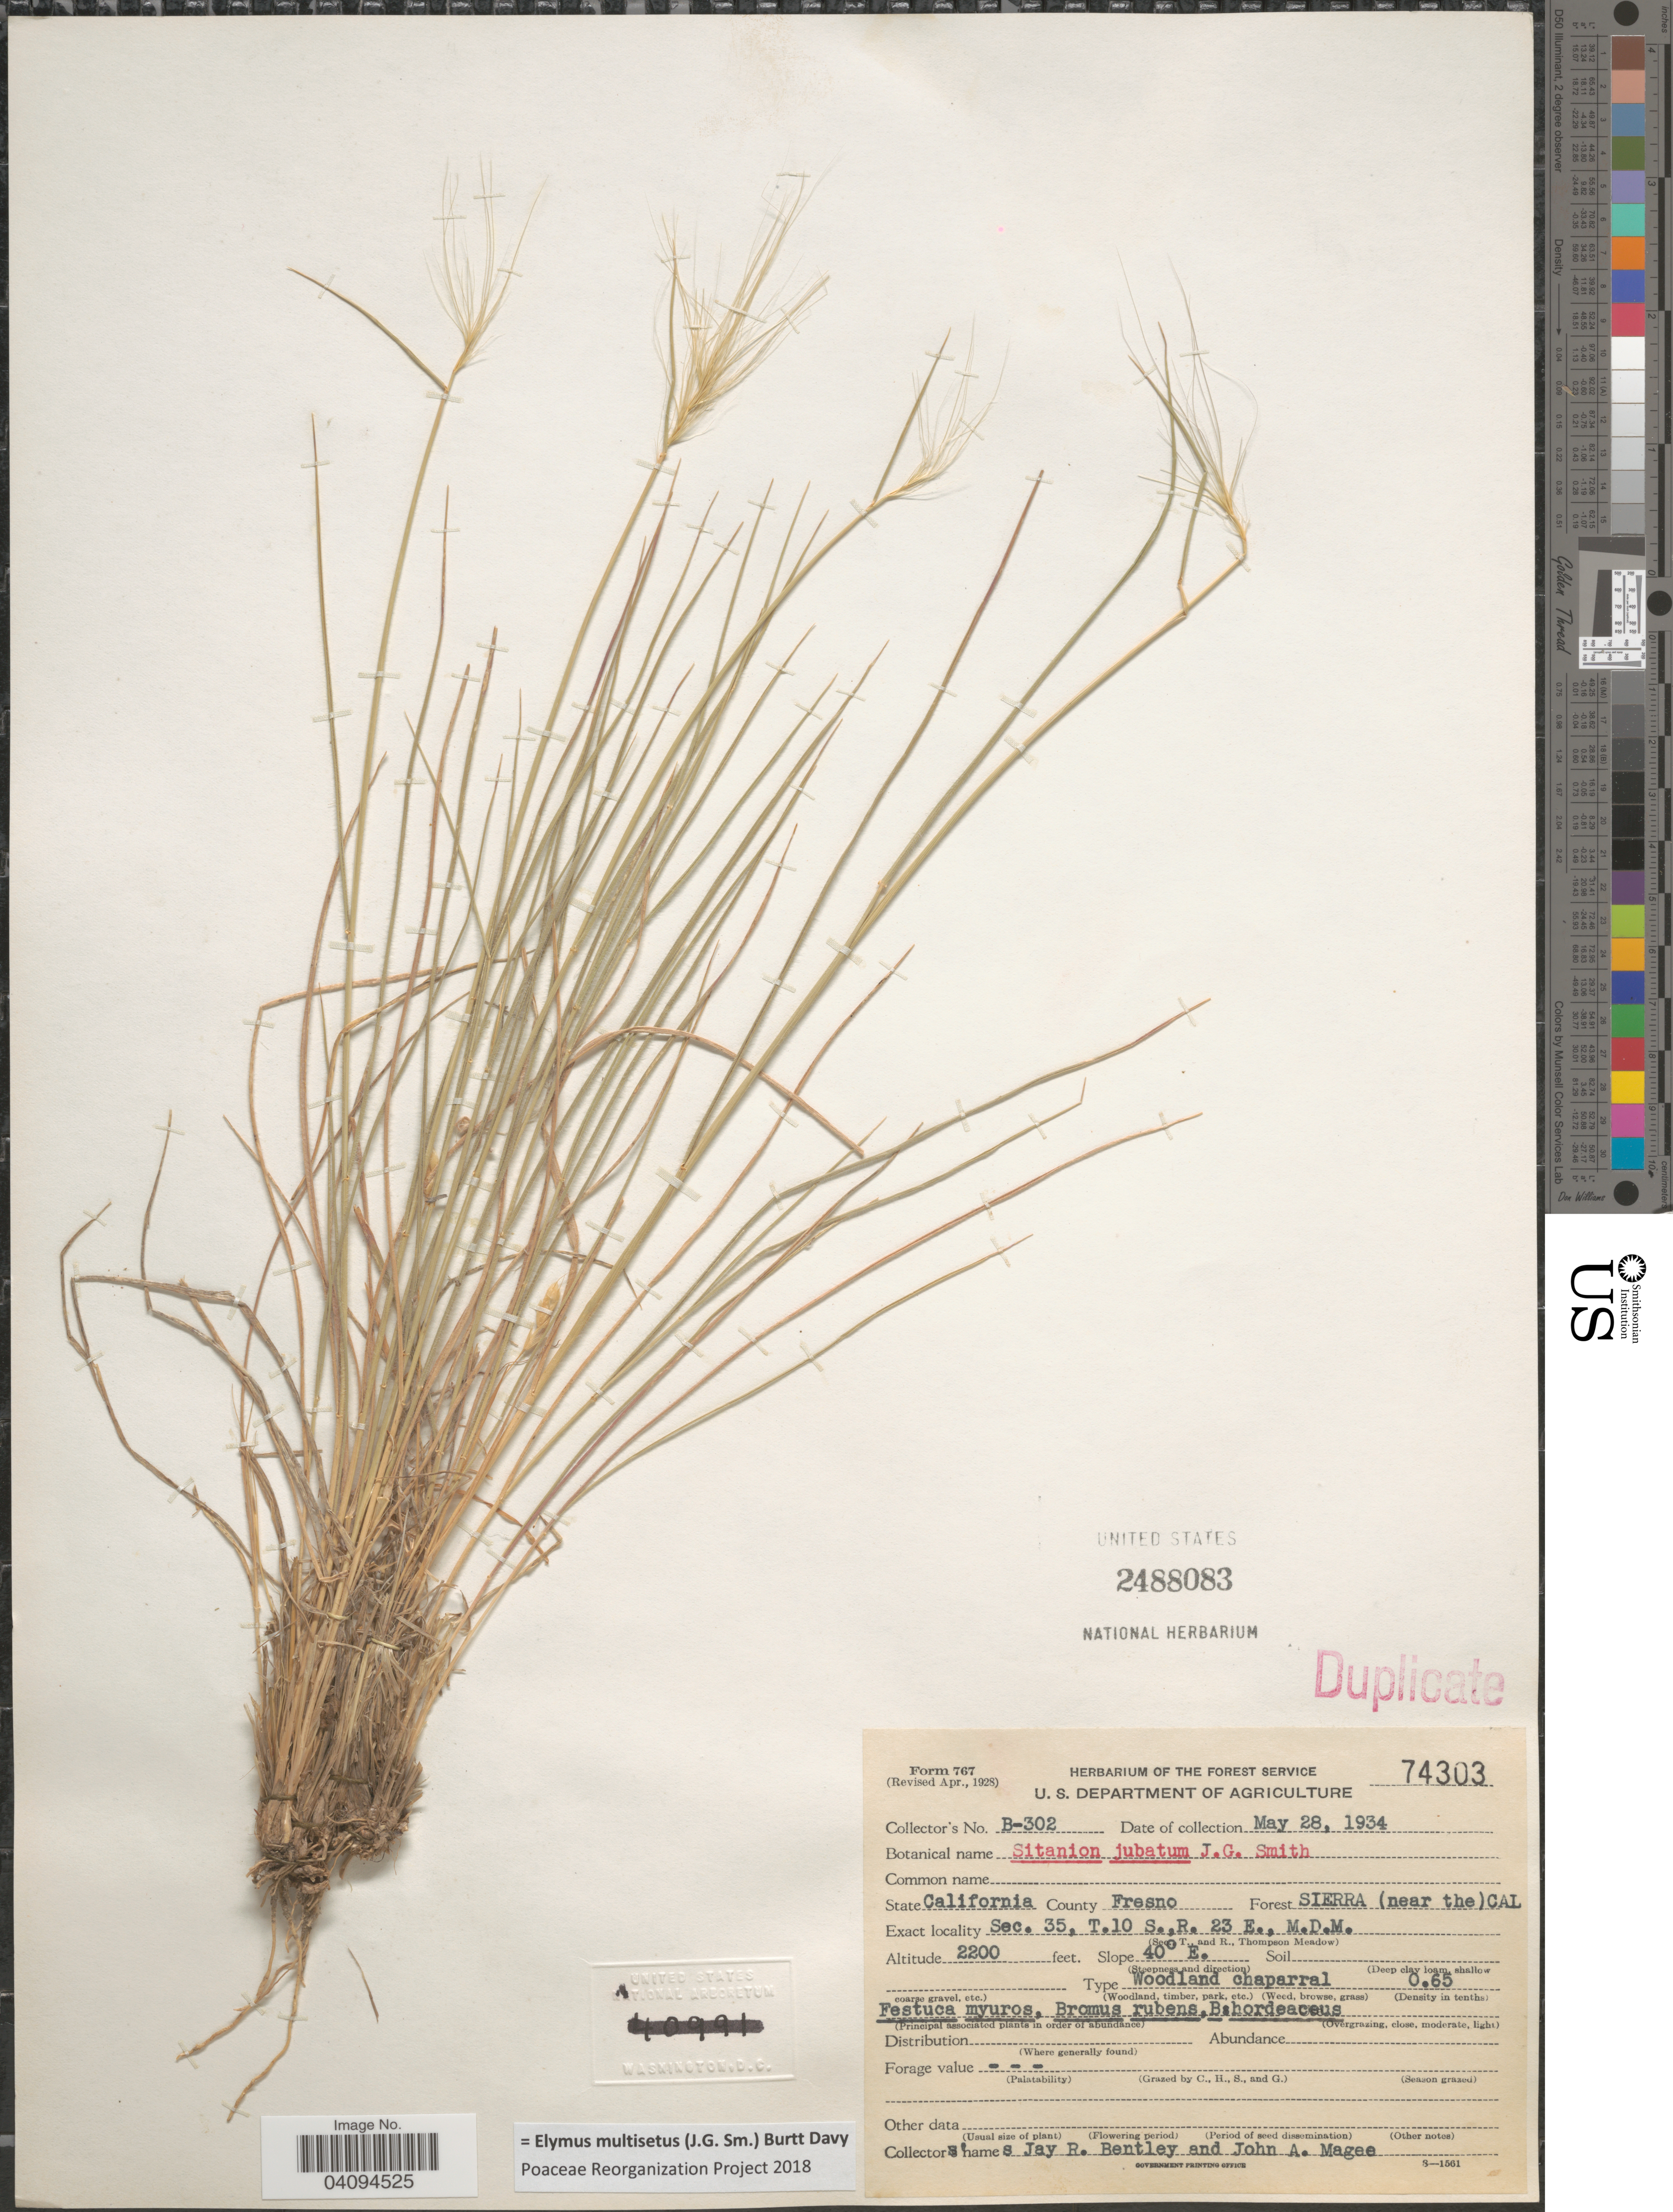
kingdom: Plantae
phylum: Tracheophyta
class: Liliopsida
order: Poales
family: Poaceae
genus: Elymus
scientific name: Elymus multisetus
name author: (J.G. Sm.) Burtt Davy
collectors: J. Bentley & J. Magee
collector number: B-302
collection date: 1934-05-28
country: United States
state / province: California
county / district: Fresno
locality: County Fresno. Forest Sierra (near the) Cal. Sec. 35, T.10S., R.23E., M.D.M.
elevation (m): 671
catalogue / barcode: US 2488083